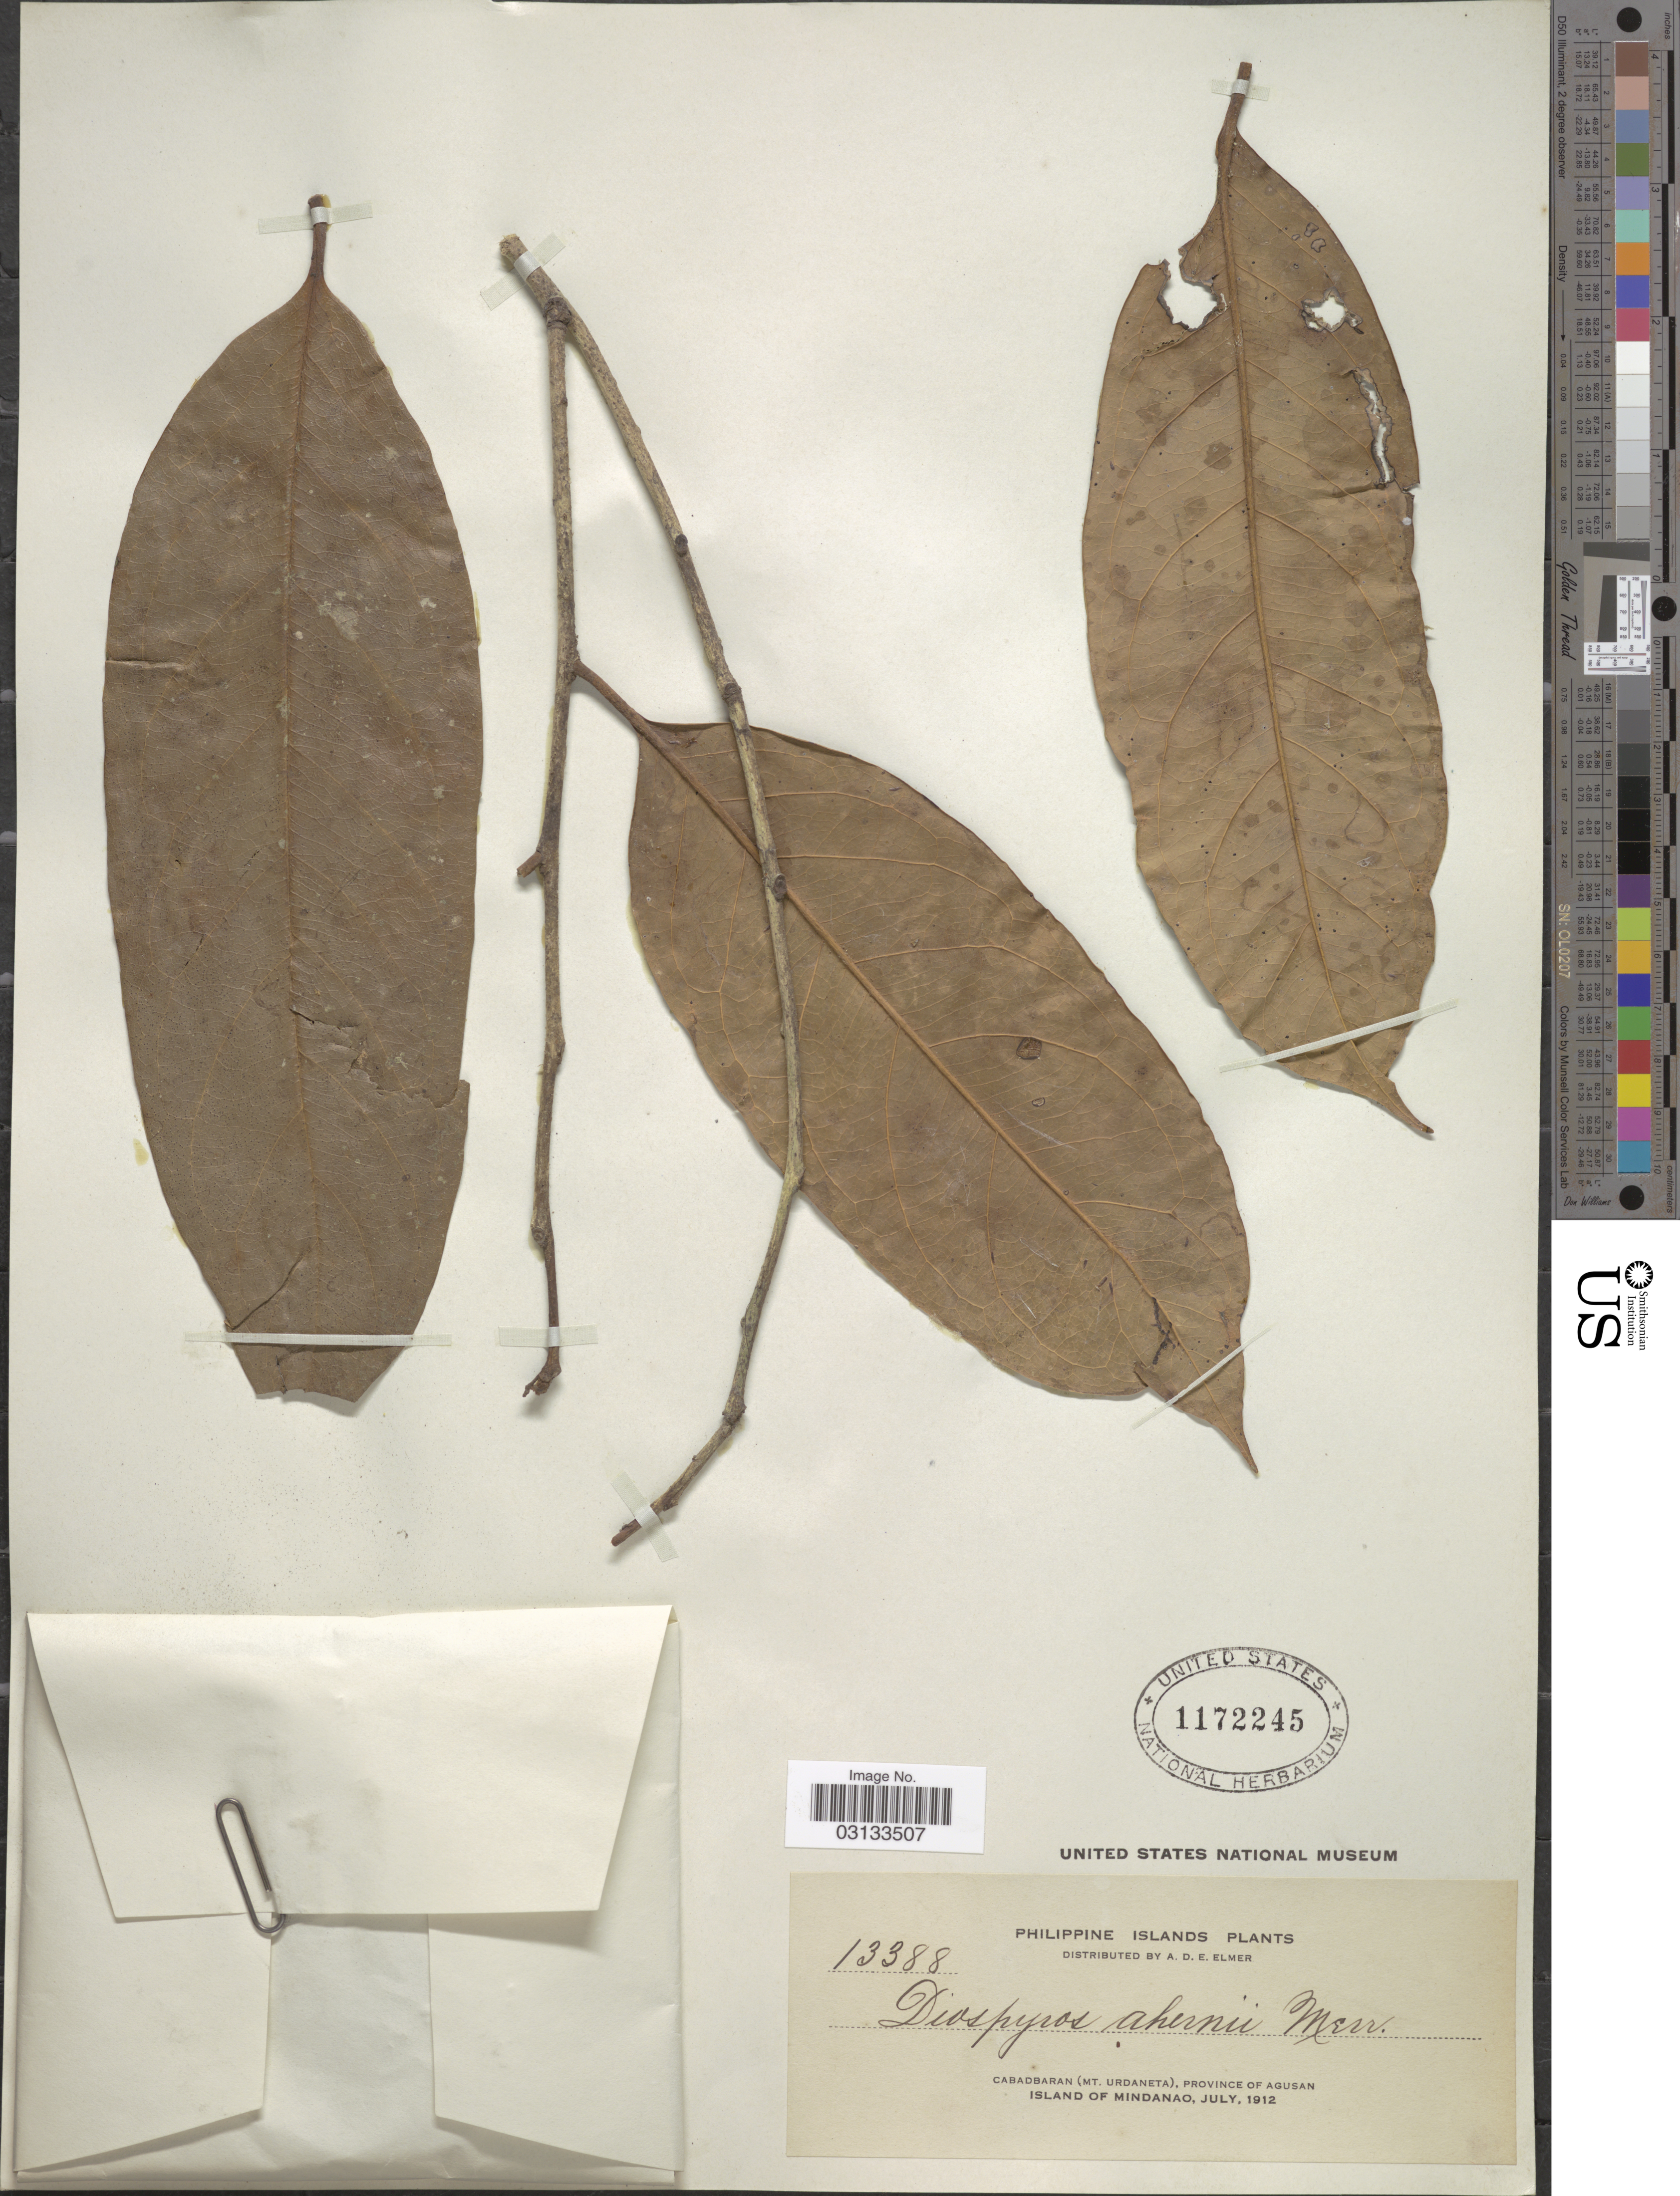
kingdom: Plantae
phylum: Tracheophyta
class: Magnoliopsida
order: Ericales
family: Ebenaceae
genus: Diospyros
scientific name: Diospyros ahernii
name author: Merr.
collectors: A. D. E. Elmer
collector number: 13388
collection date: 1912-07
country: Philippines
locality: Cabadbaran (Mt. Urdaneta), Province of Agusan, Island of Mindanao.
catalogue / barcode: US 1172245